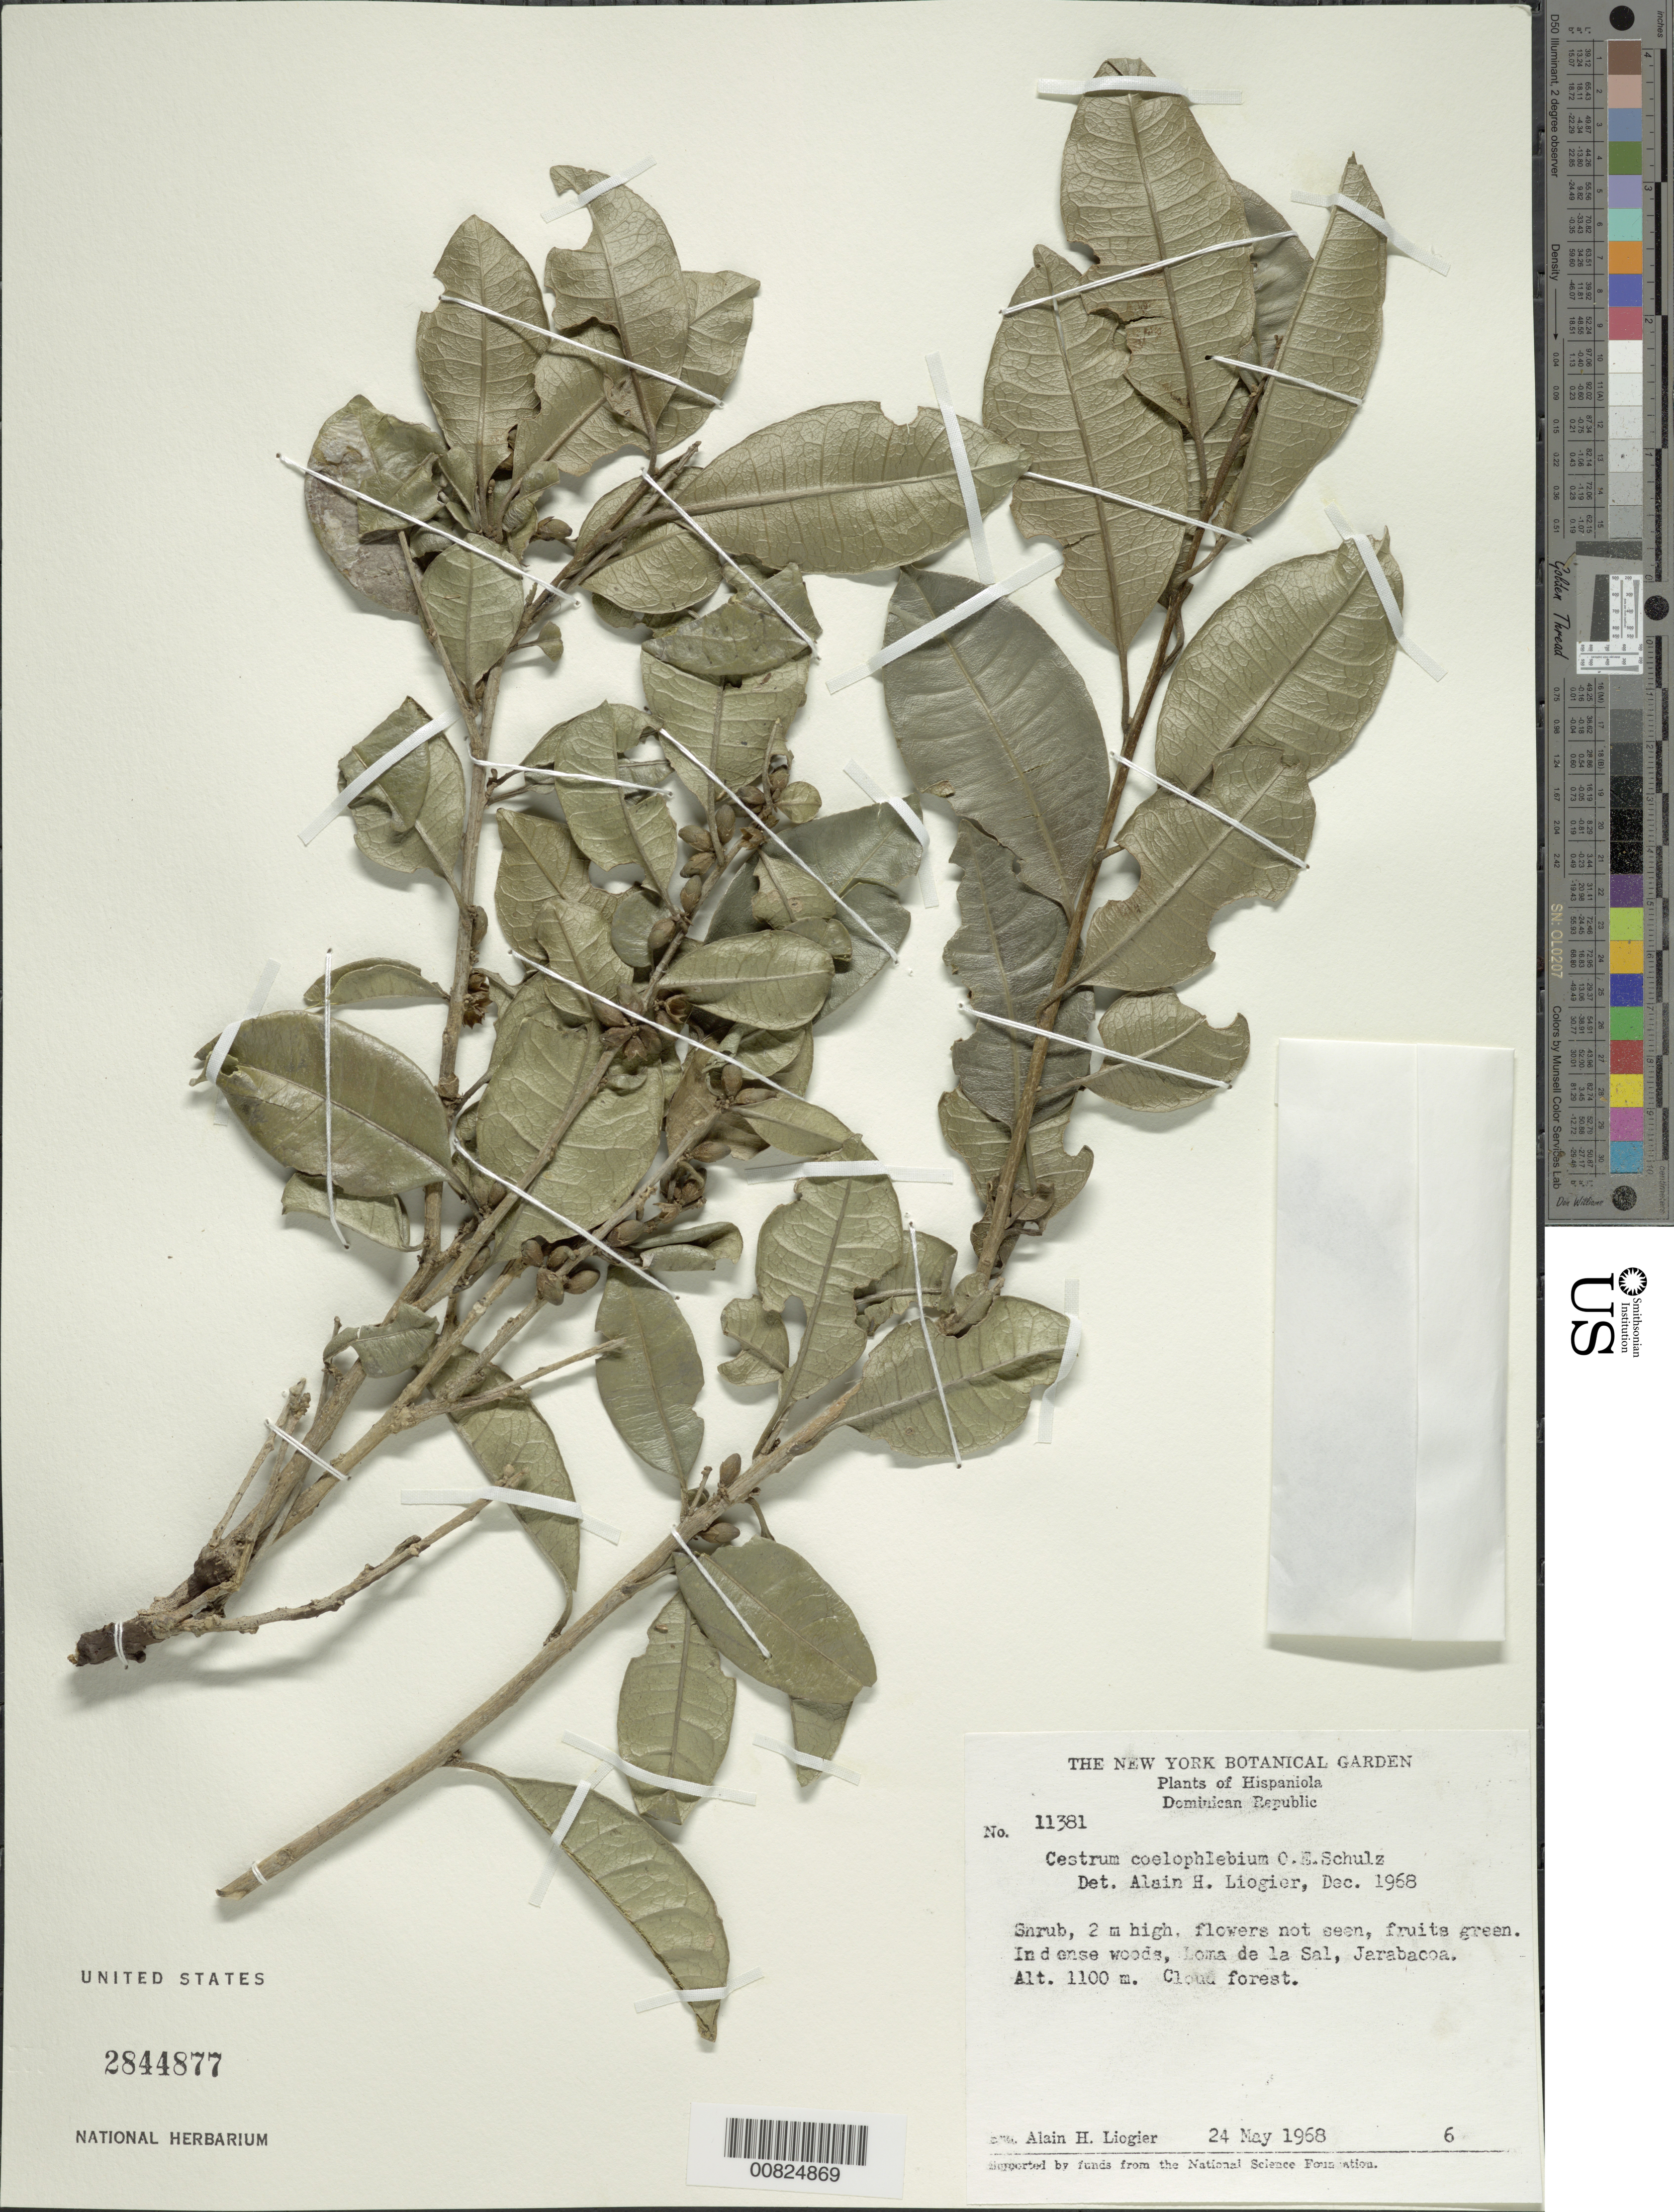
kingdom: Plantae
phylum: Tracheophyta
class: Magnoliopsida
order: Solanales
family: Solanaceae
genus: Cestrum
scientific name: Cestrum coelophlebium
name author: O.E. Schulz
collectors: A. H. Liogier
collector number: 11381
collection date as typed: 24 May 1968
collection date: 1968-05-24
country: Dominican Republic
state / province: La Vega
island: Hispaniola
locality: Loma de la Sal, Jarabacoa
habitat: In dense woods of cloud forest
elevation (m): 1100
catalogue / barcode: US 2844877